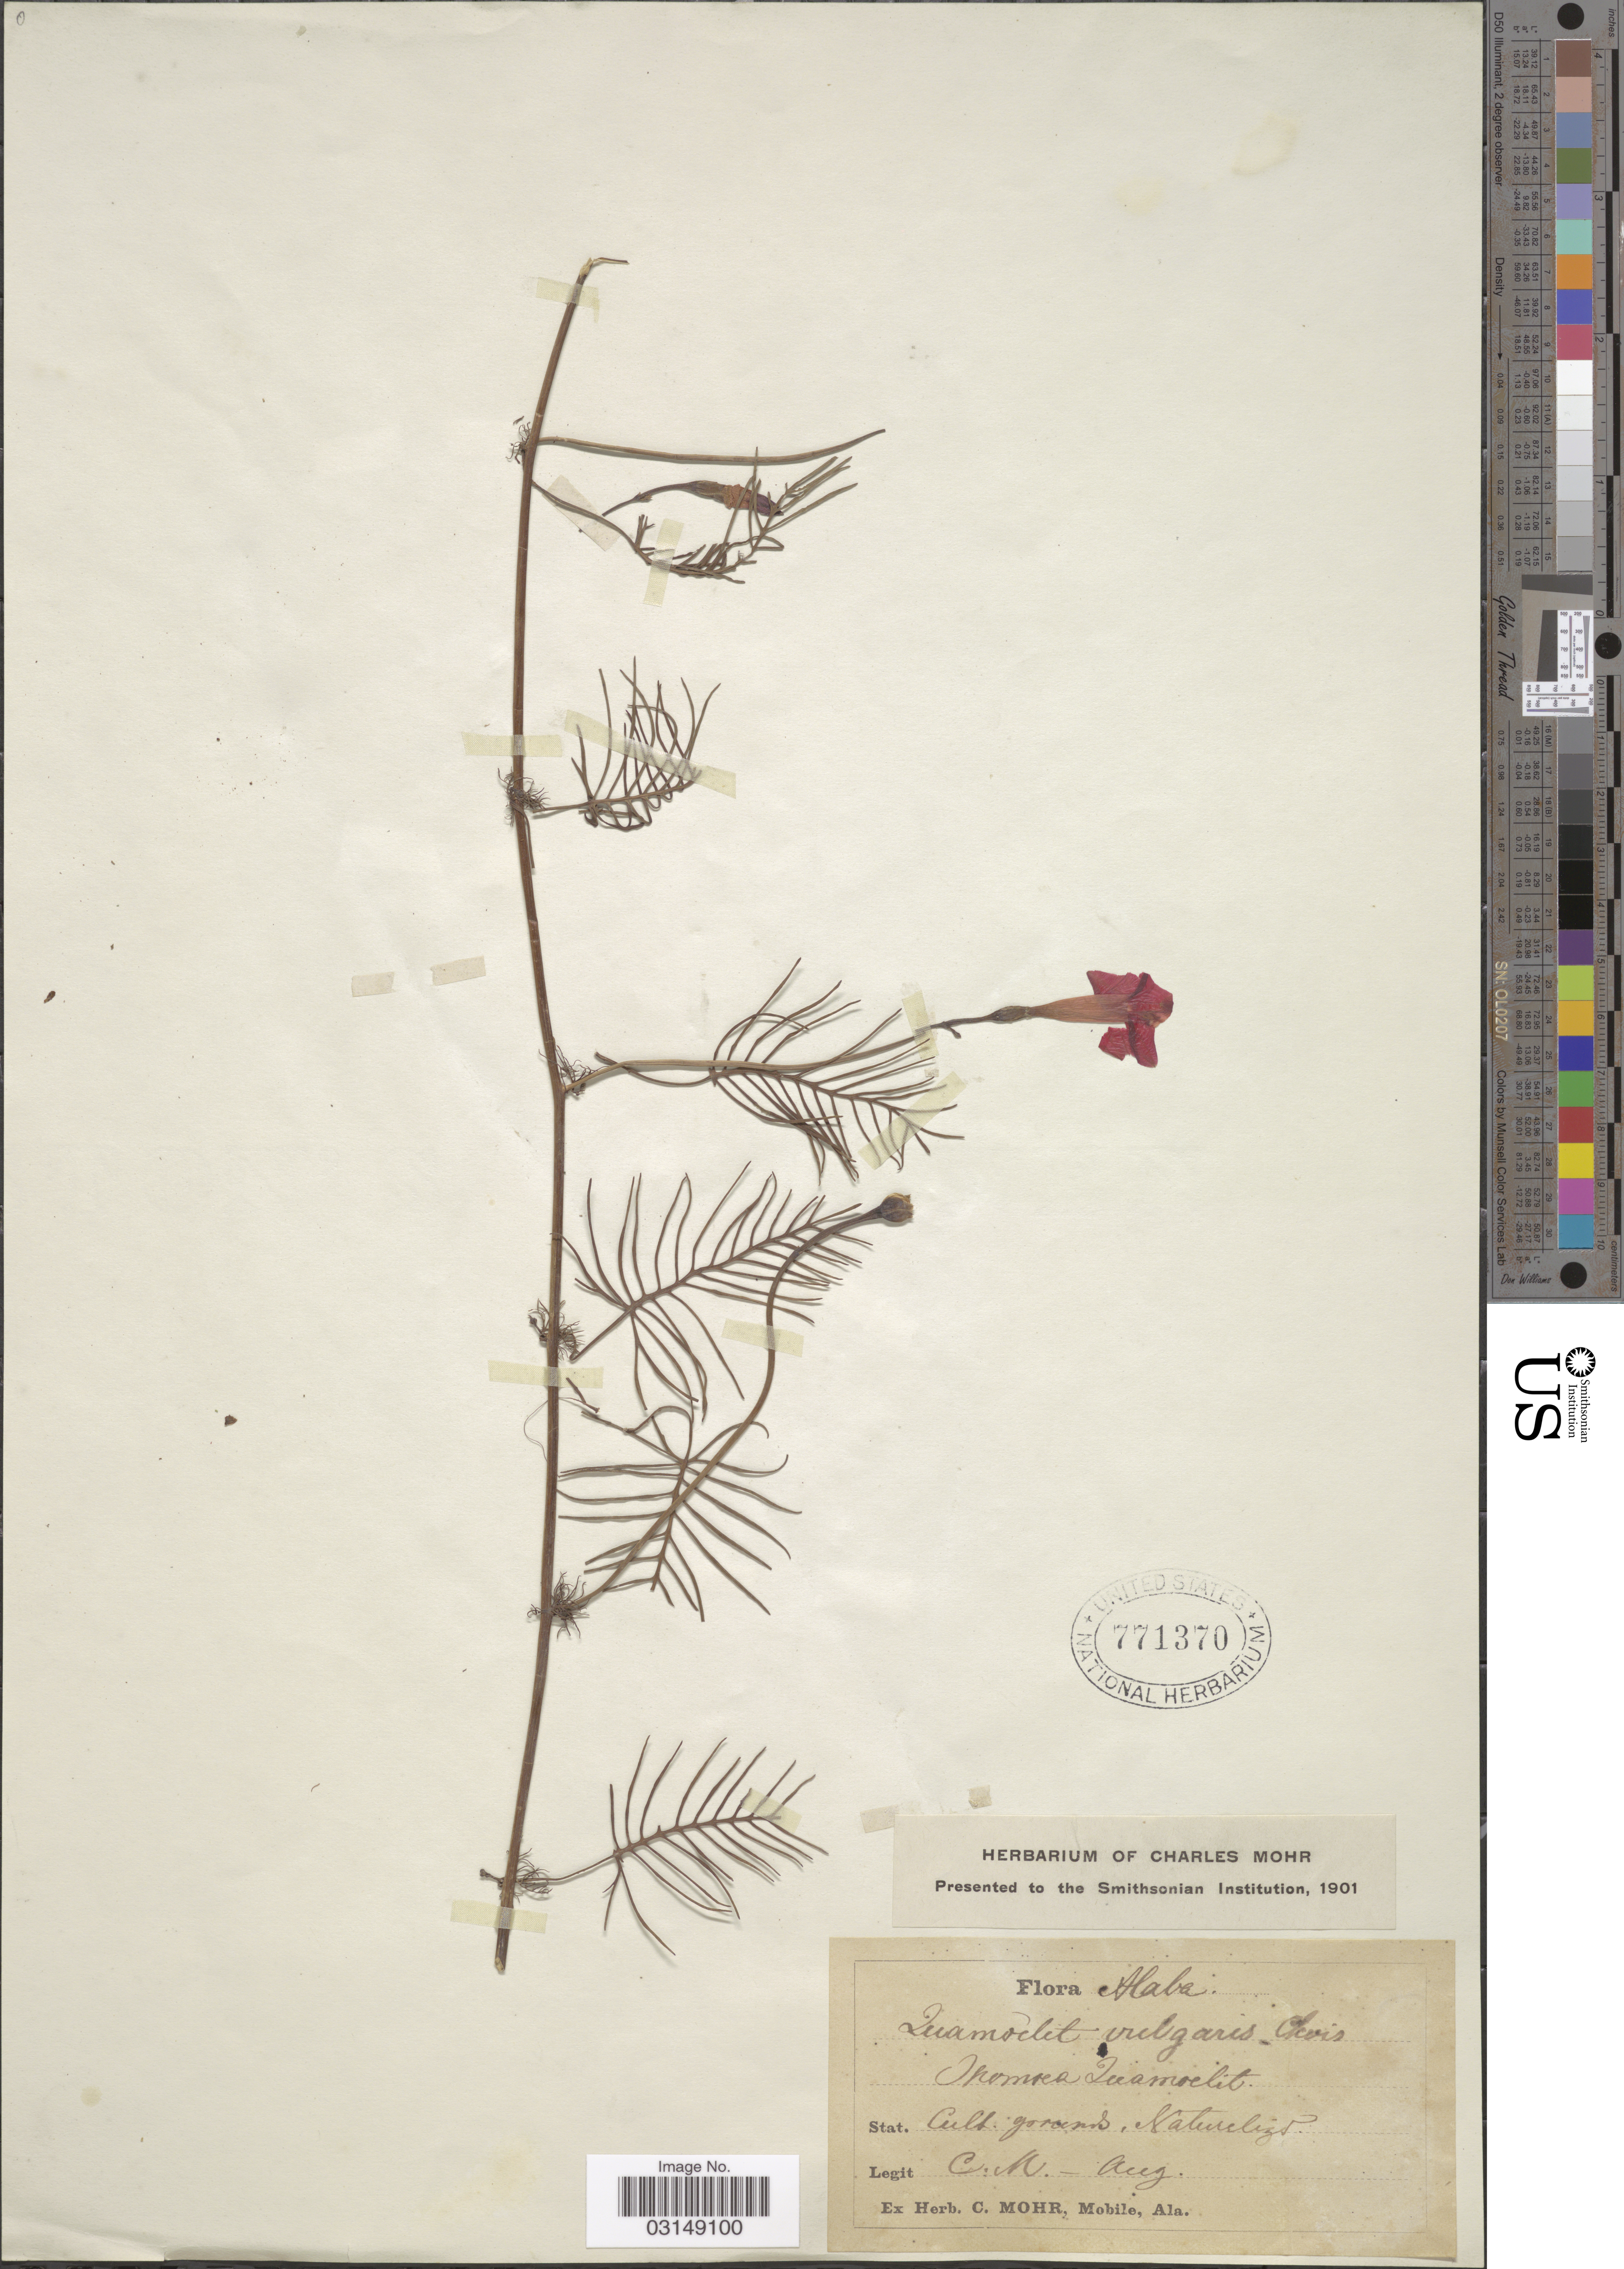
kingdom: Plantae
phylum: Tracheophyta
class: Magnoliopsida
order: Solanales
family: Convolvulaceae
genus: Ipomoea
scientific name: Ipomoea quamoclit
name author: L.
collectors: Mohr, C. T. (herbarium)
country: United States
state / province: Alabama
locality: Cult grounds.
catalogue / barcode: US 771370